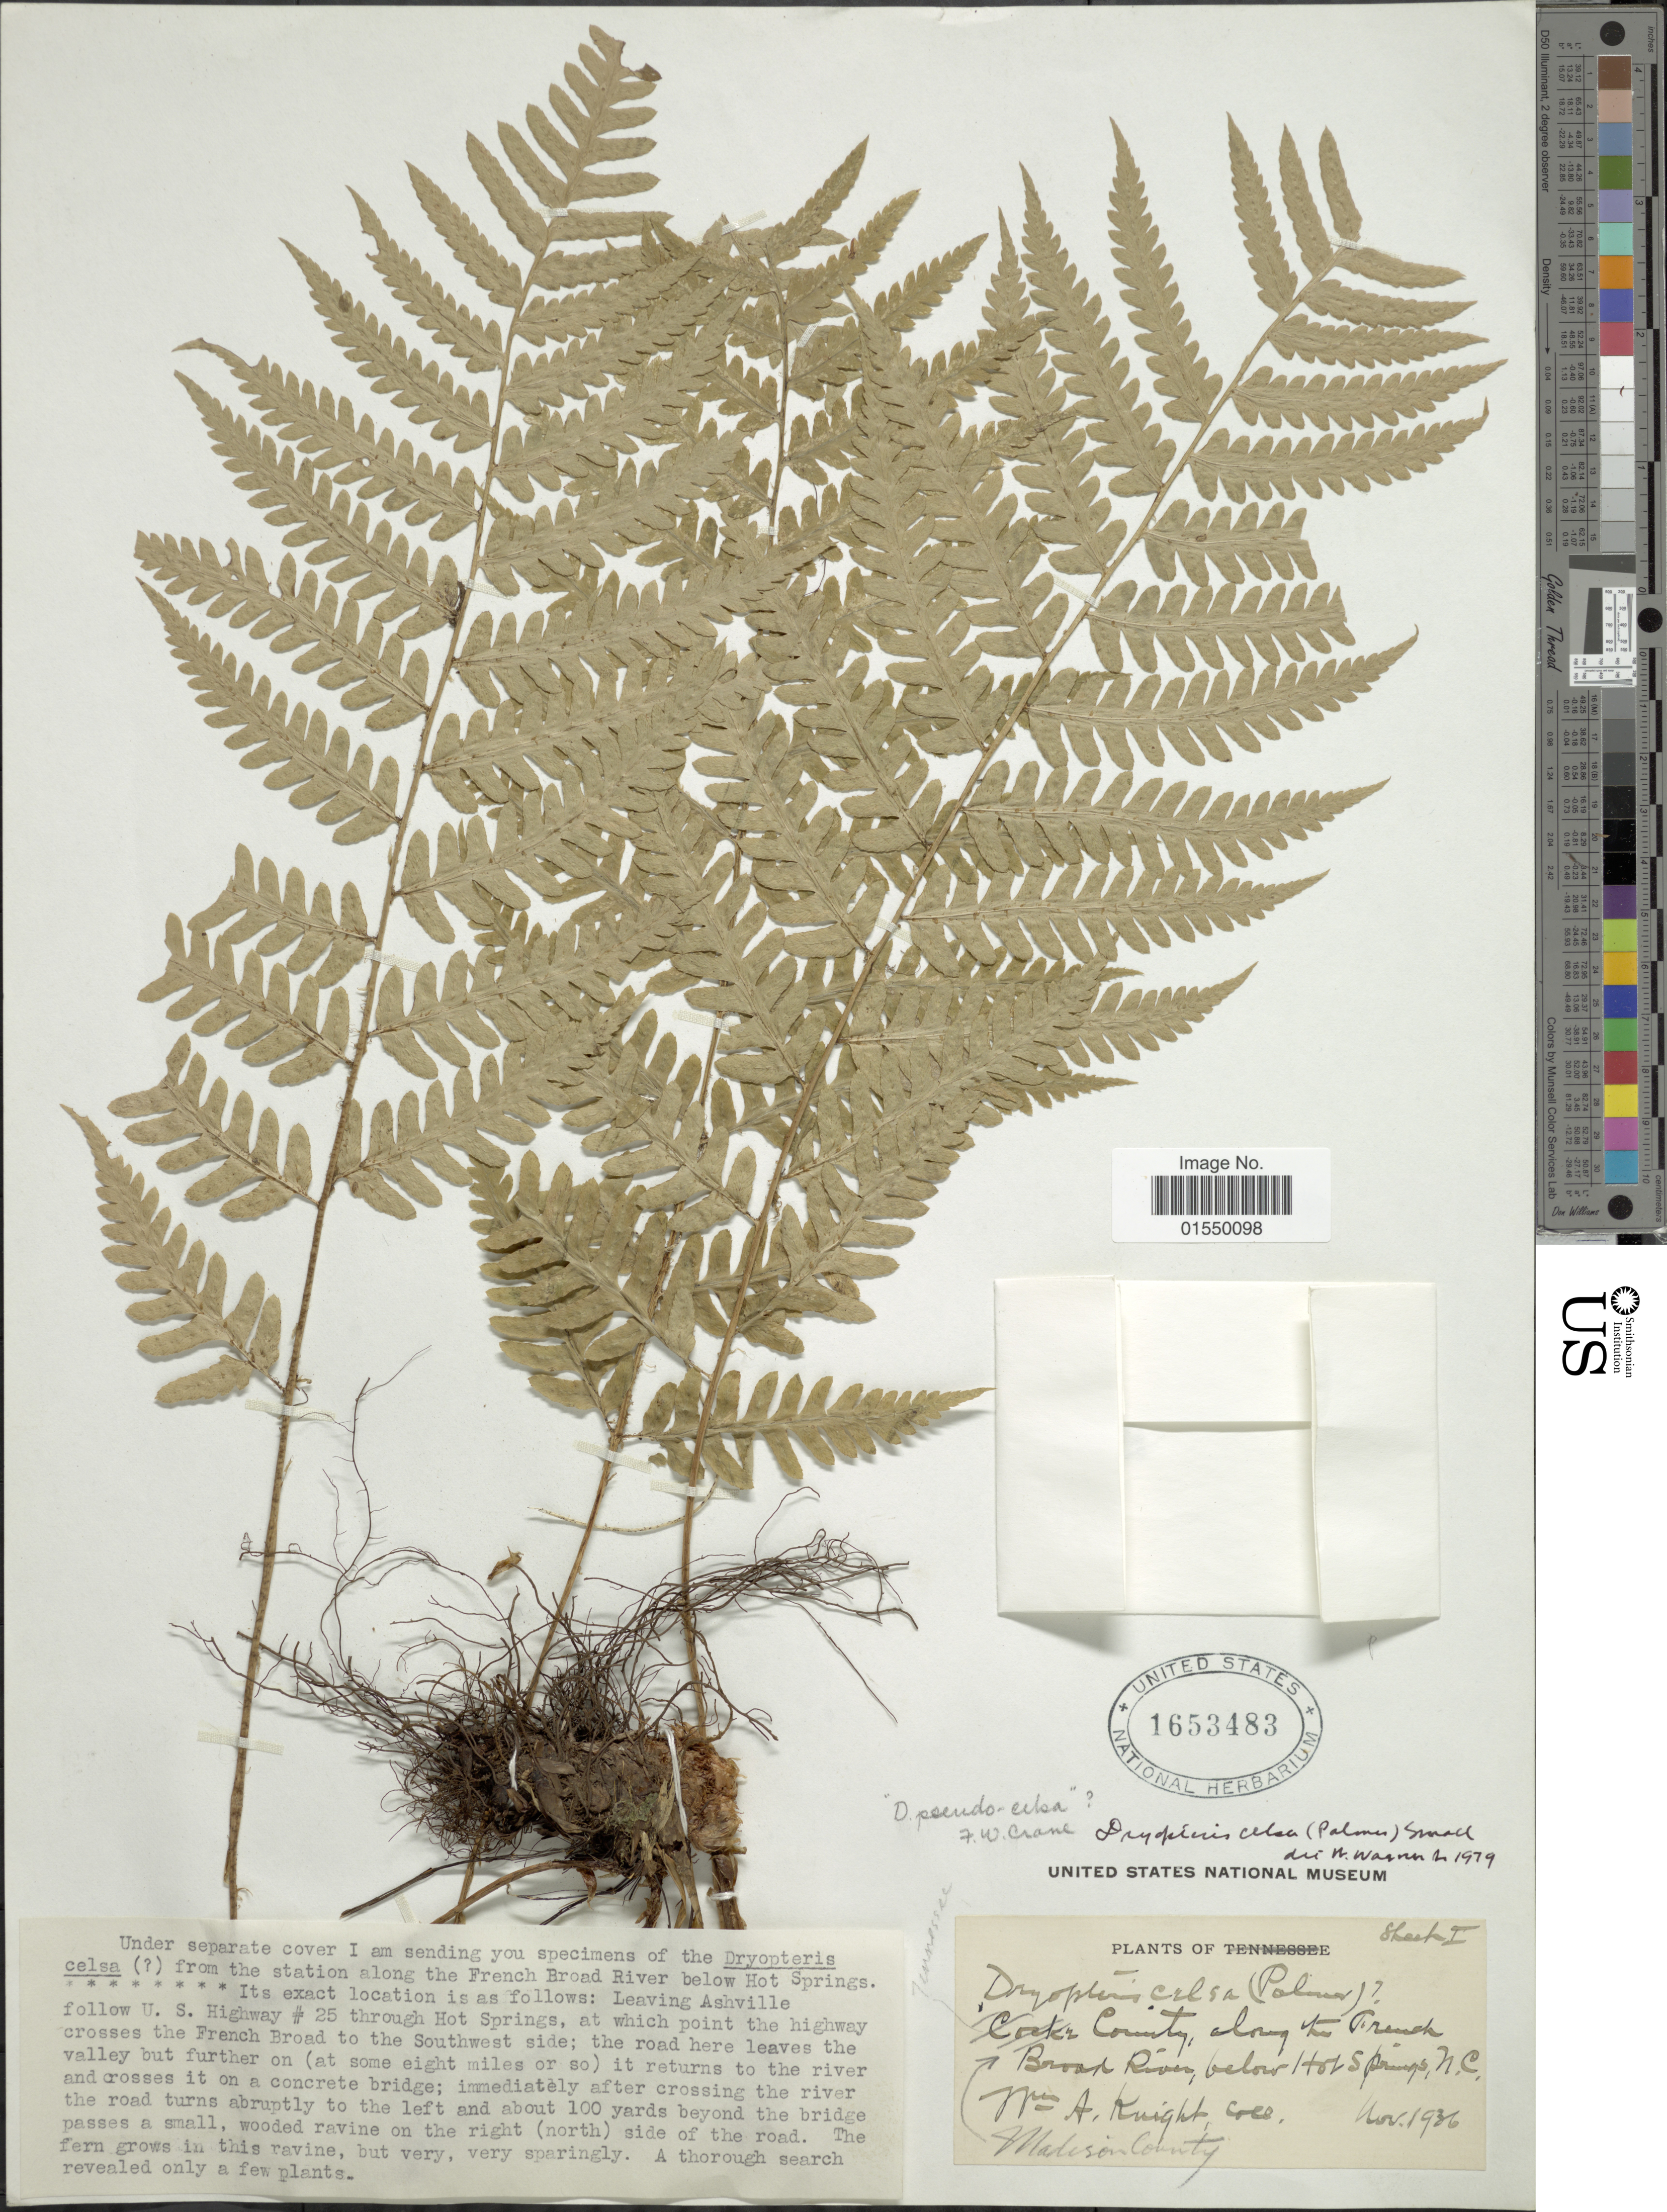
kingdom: Plantae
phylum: Tracheophyta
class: Polypodiopsida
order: Polypodiales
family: Dryopteridaceae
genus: Dryopteris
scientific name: Dryopteris celsa (W. Palmer) Knowlt., W. Palmer & C.L. Pollard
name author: (W. Palmer) Knowlt. et al.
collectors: W. Knight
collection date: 1936-11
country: United States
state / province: North Carolina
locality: Madison County along the French Broad River, below Hot Springs, N. C.,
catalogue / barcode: US 1653483